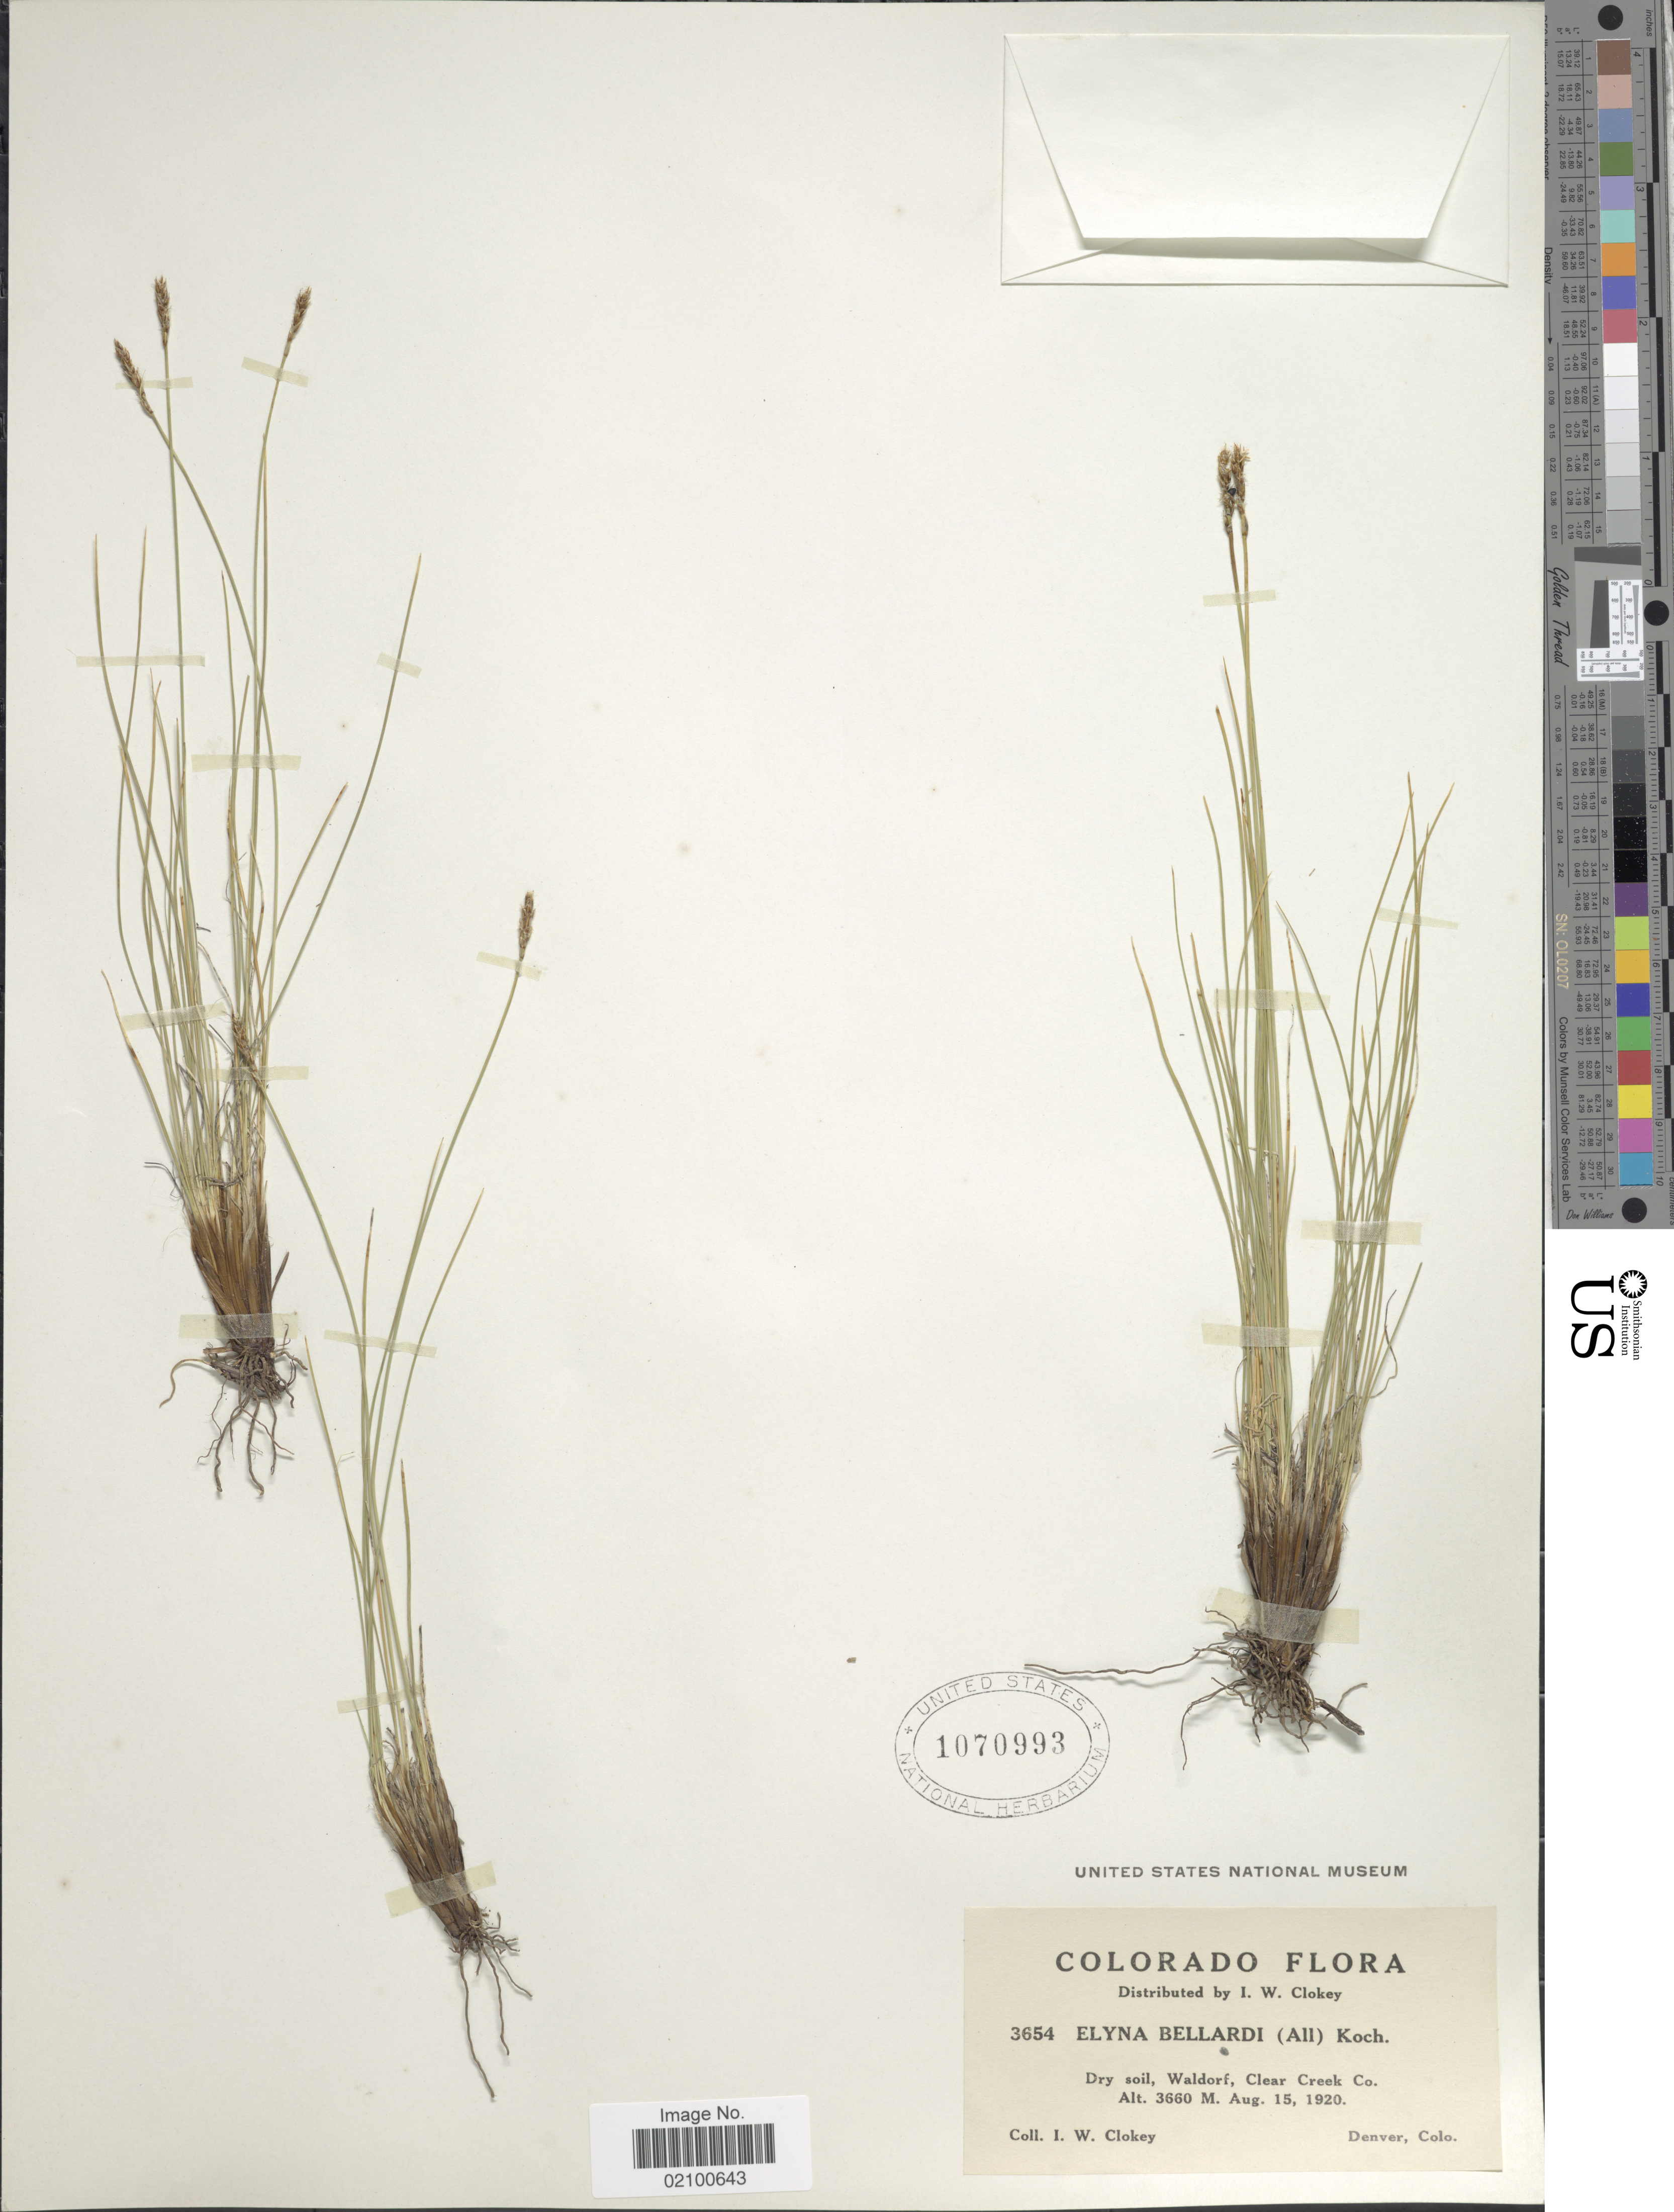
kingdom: Plantae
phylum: Tracheophyta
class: Liliopsida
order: Poales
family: Cyperaceae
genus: Carex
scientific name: Carex myosuroides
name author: Vill.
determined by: Strong, M. T., (US), Smithsonian Institution - National Museum of Natural History (UNITED STATES)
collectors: I. W. Clokey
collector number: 3654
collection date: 1920-08-15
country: United States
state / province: Colorado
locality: Waldorf, Clear Creek Co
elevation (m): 3660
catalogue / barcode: US 1070993